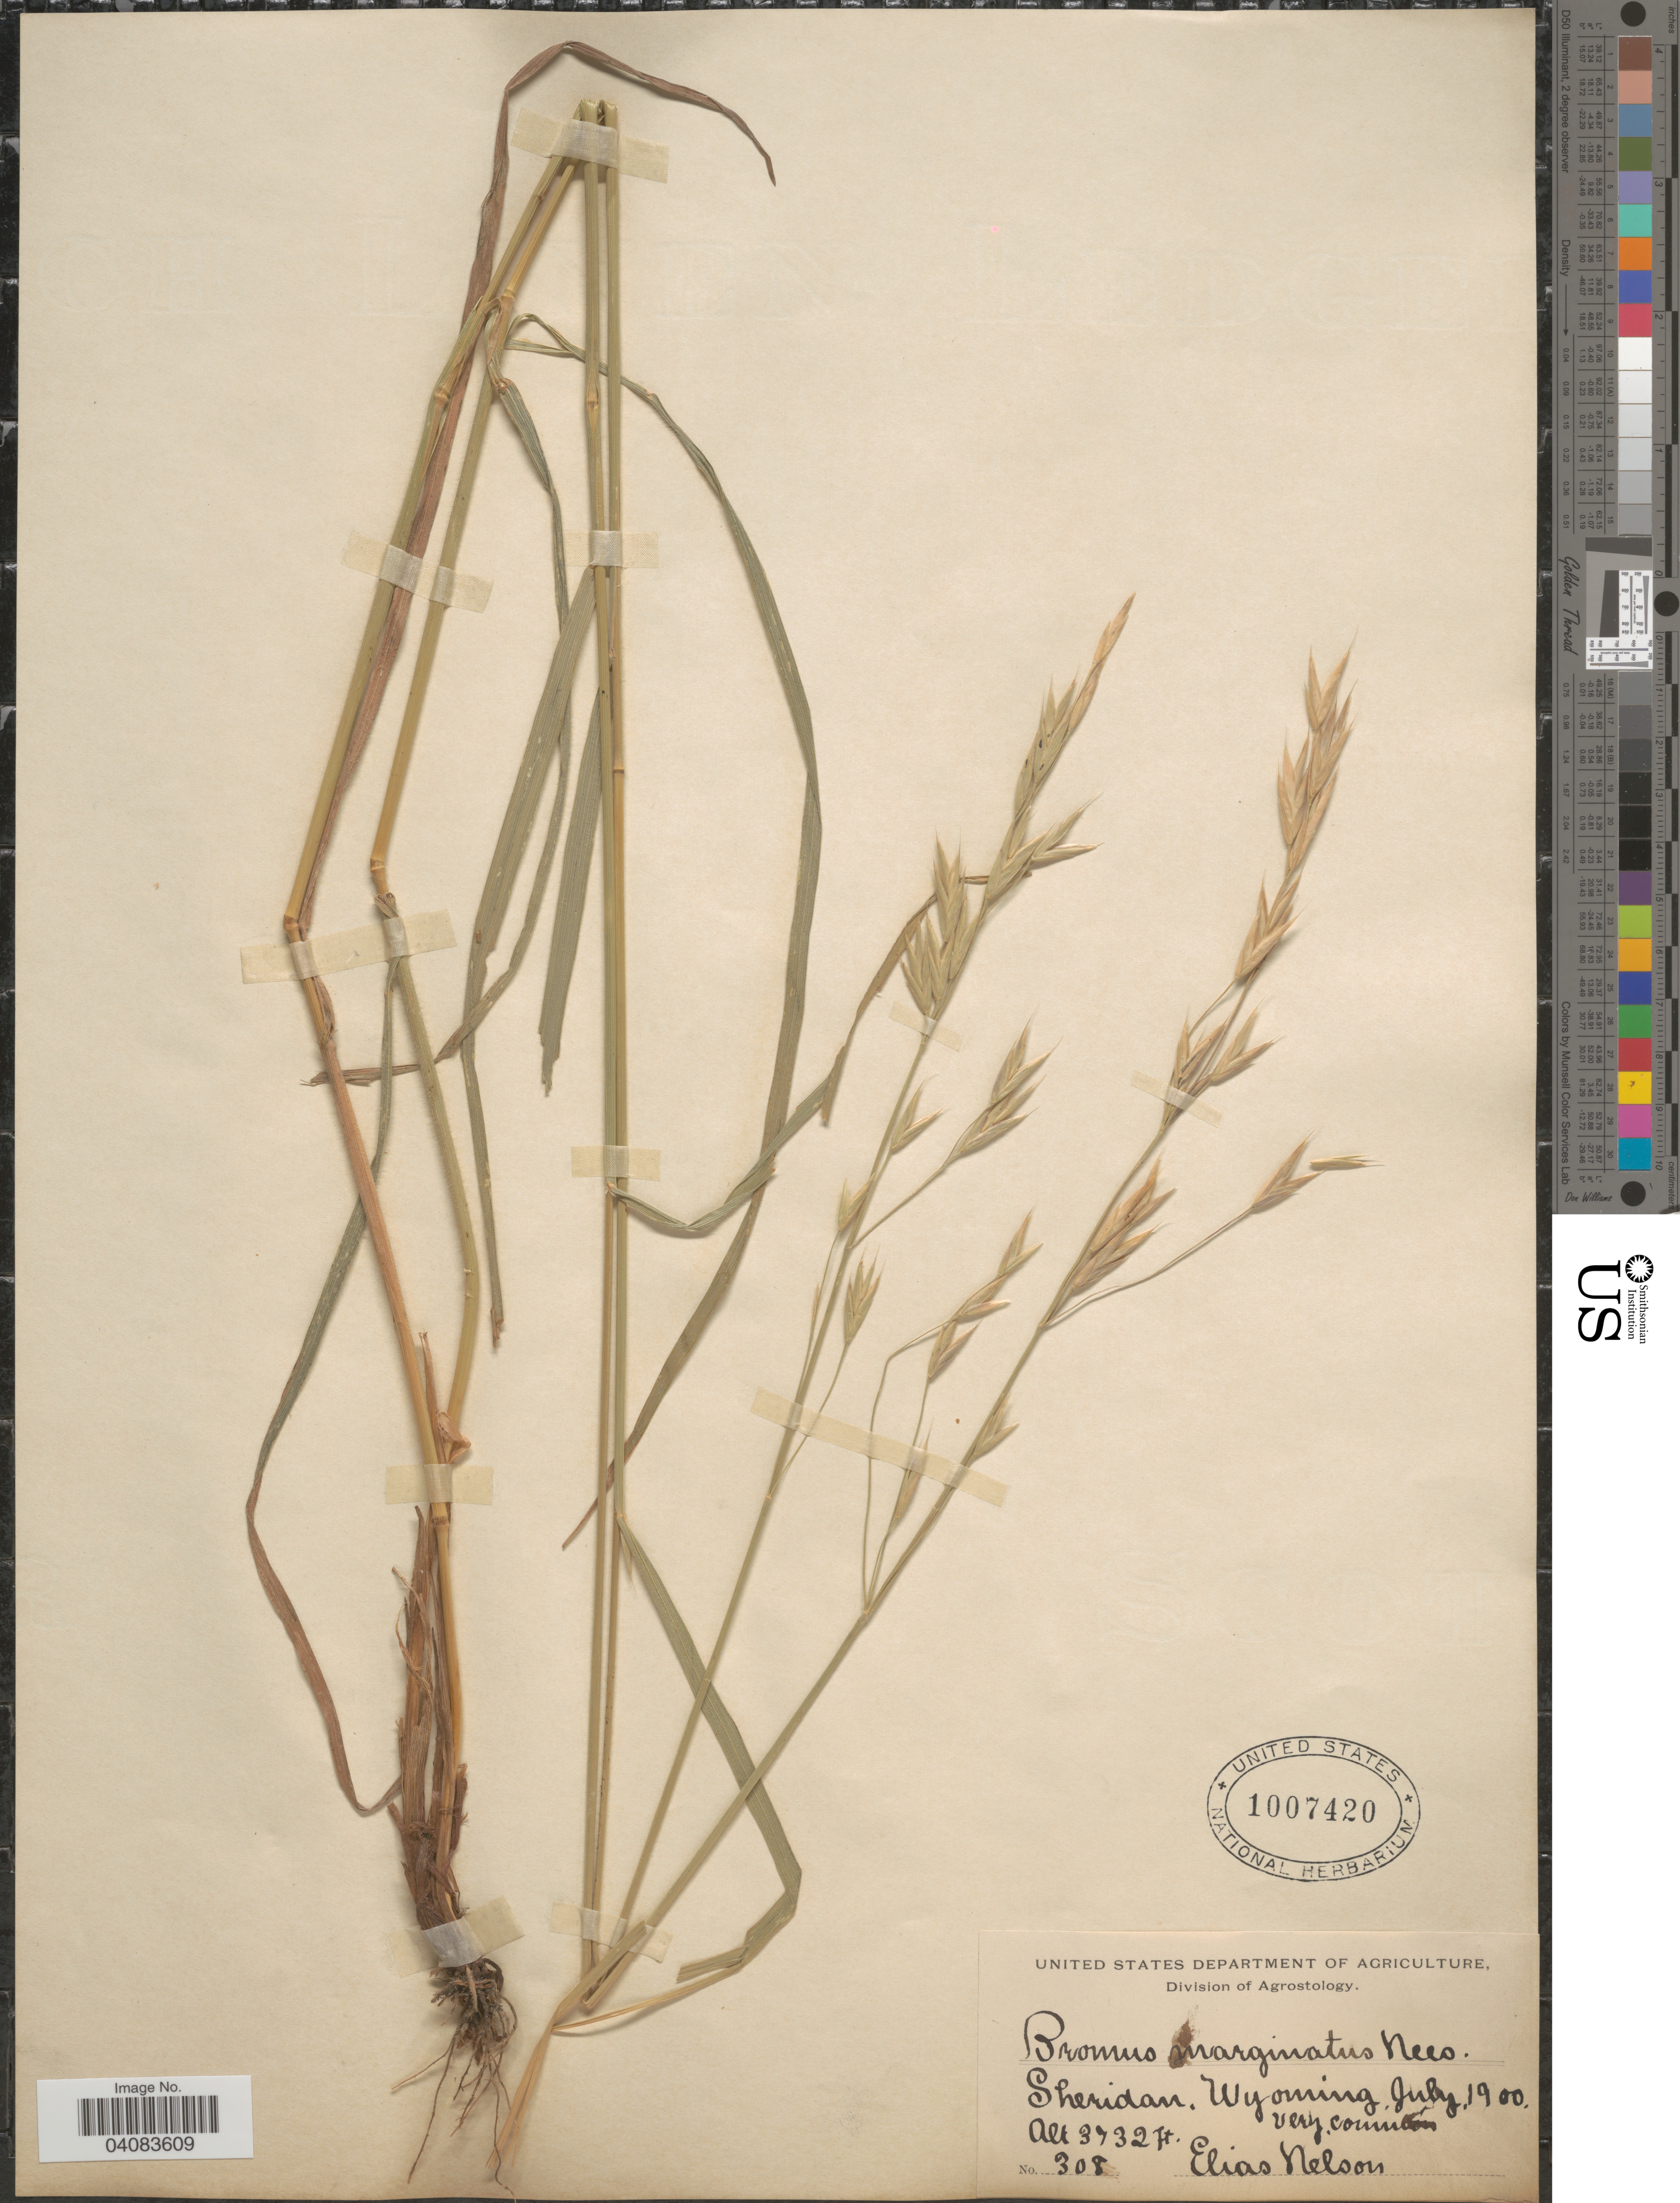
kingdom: Plantae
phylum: Tracheophyta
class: Liliopsida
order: Poales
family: Poaceae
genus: Bromus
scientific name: Bromus marginatus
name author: Nees ex Steud.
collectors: E. Nelson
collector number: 308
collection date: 1900-07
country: United States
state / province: Wyoming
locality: Sheridan.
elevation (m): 1138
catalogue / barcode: US 1007420